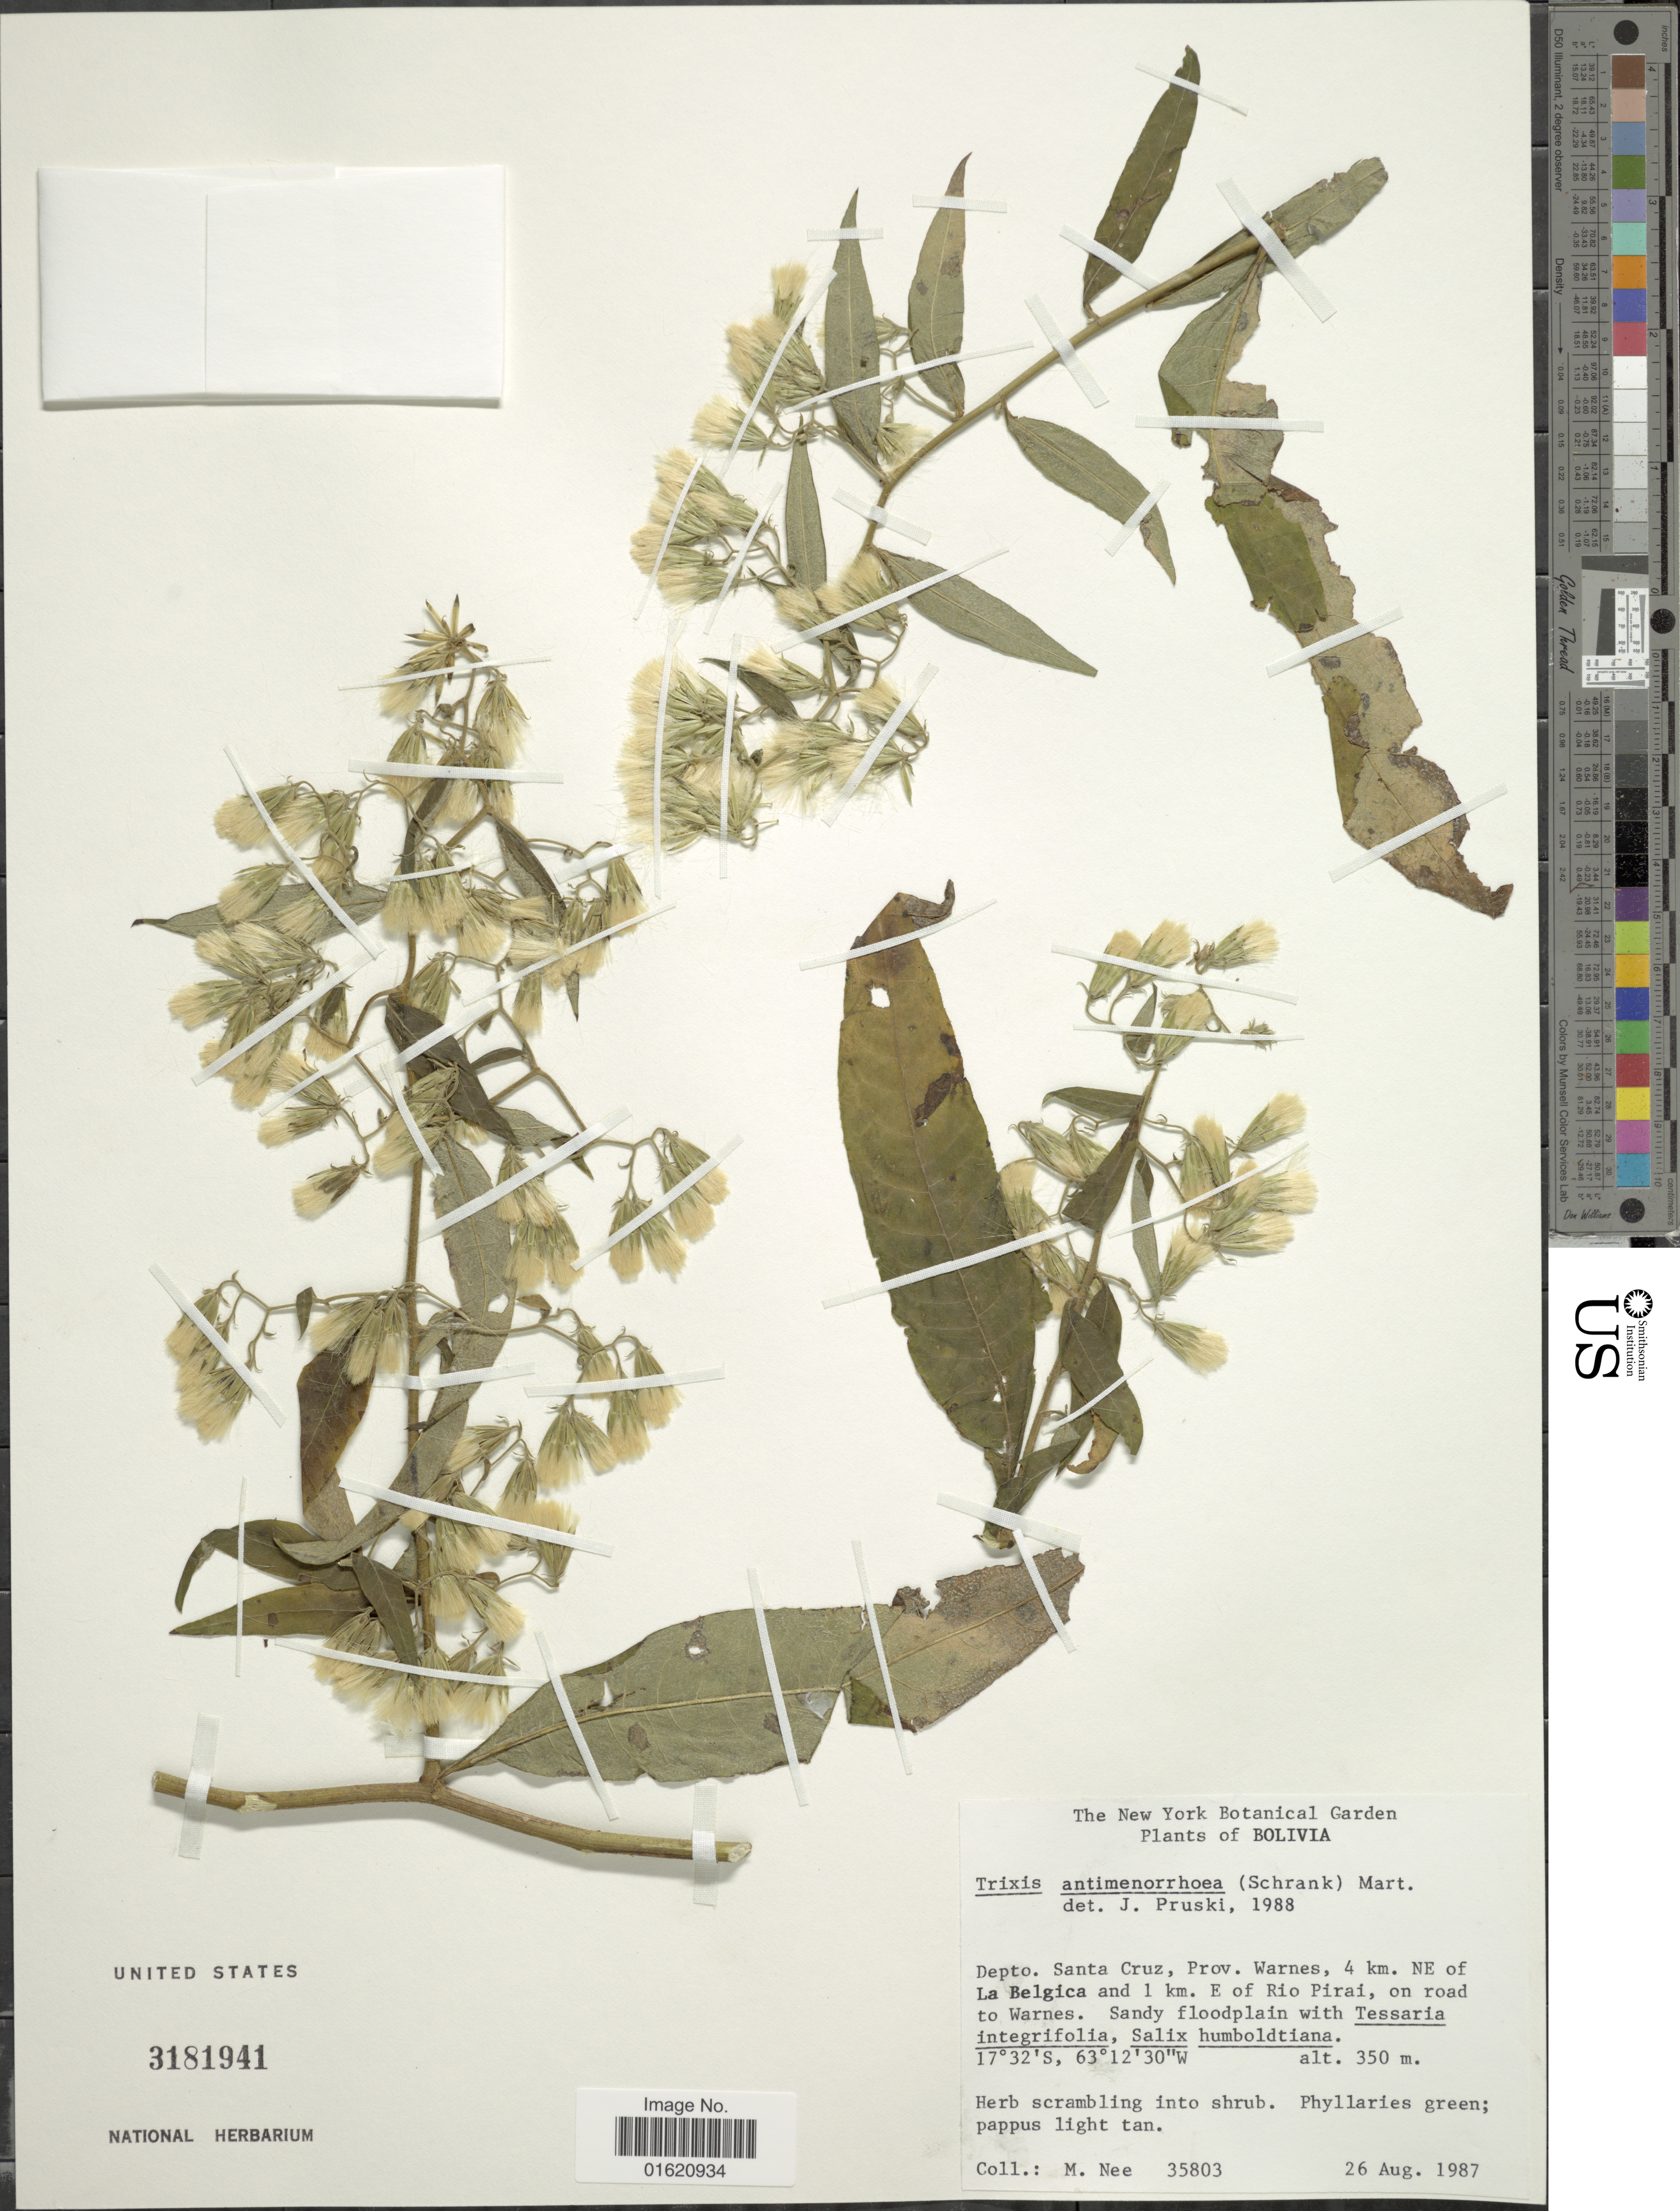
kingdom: Plantae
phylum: Tracheophyta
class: Magnoliopsida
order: Asterales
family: Asteraceae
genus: Trixis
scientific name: Trixis antimenorrhoea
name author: (Schrank) Mart. ex Kuntze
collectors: M. Nee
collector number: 35803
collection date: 1987-08-26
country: Bolivia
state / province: Santa Cruz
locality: Prov. Warnes, 4 km. NE of La Belgica and 1 km. e of Rio Pirai, on road to Warnes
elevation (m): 350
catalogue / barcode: US 3181941